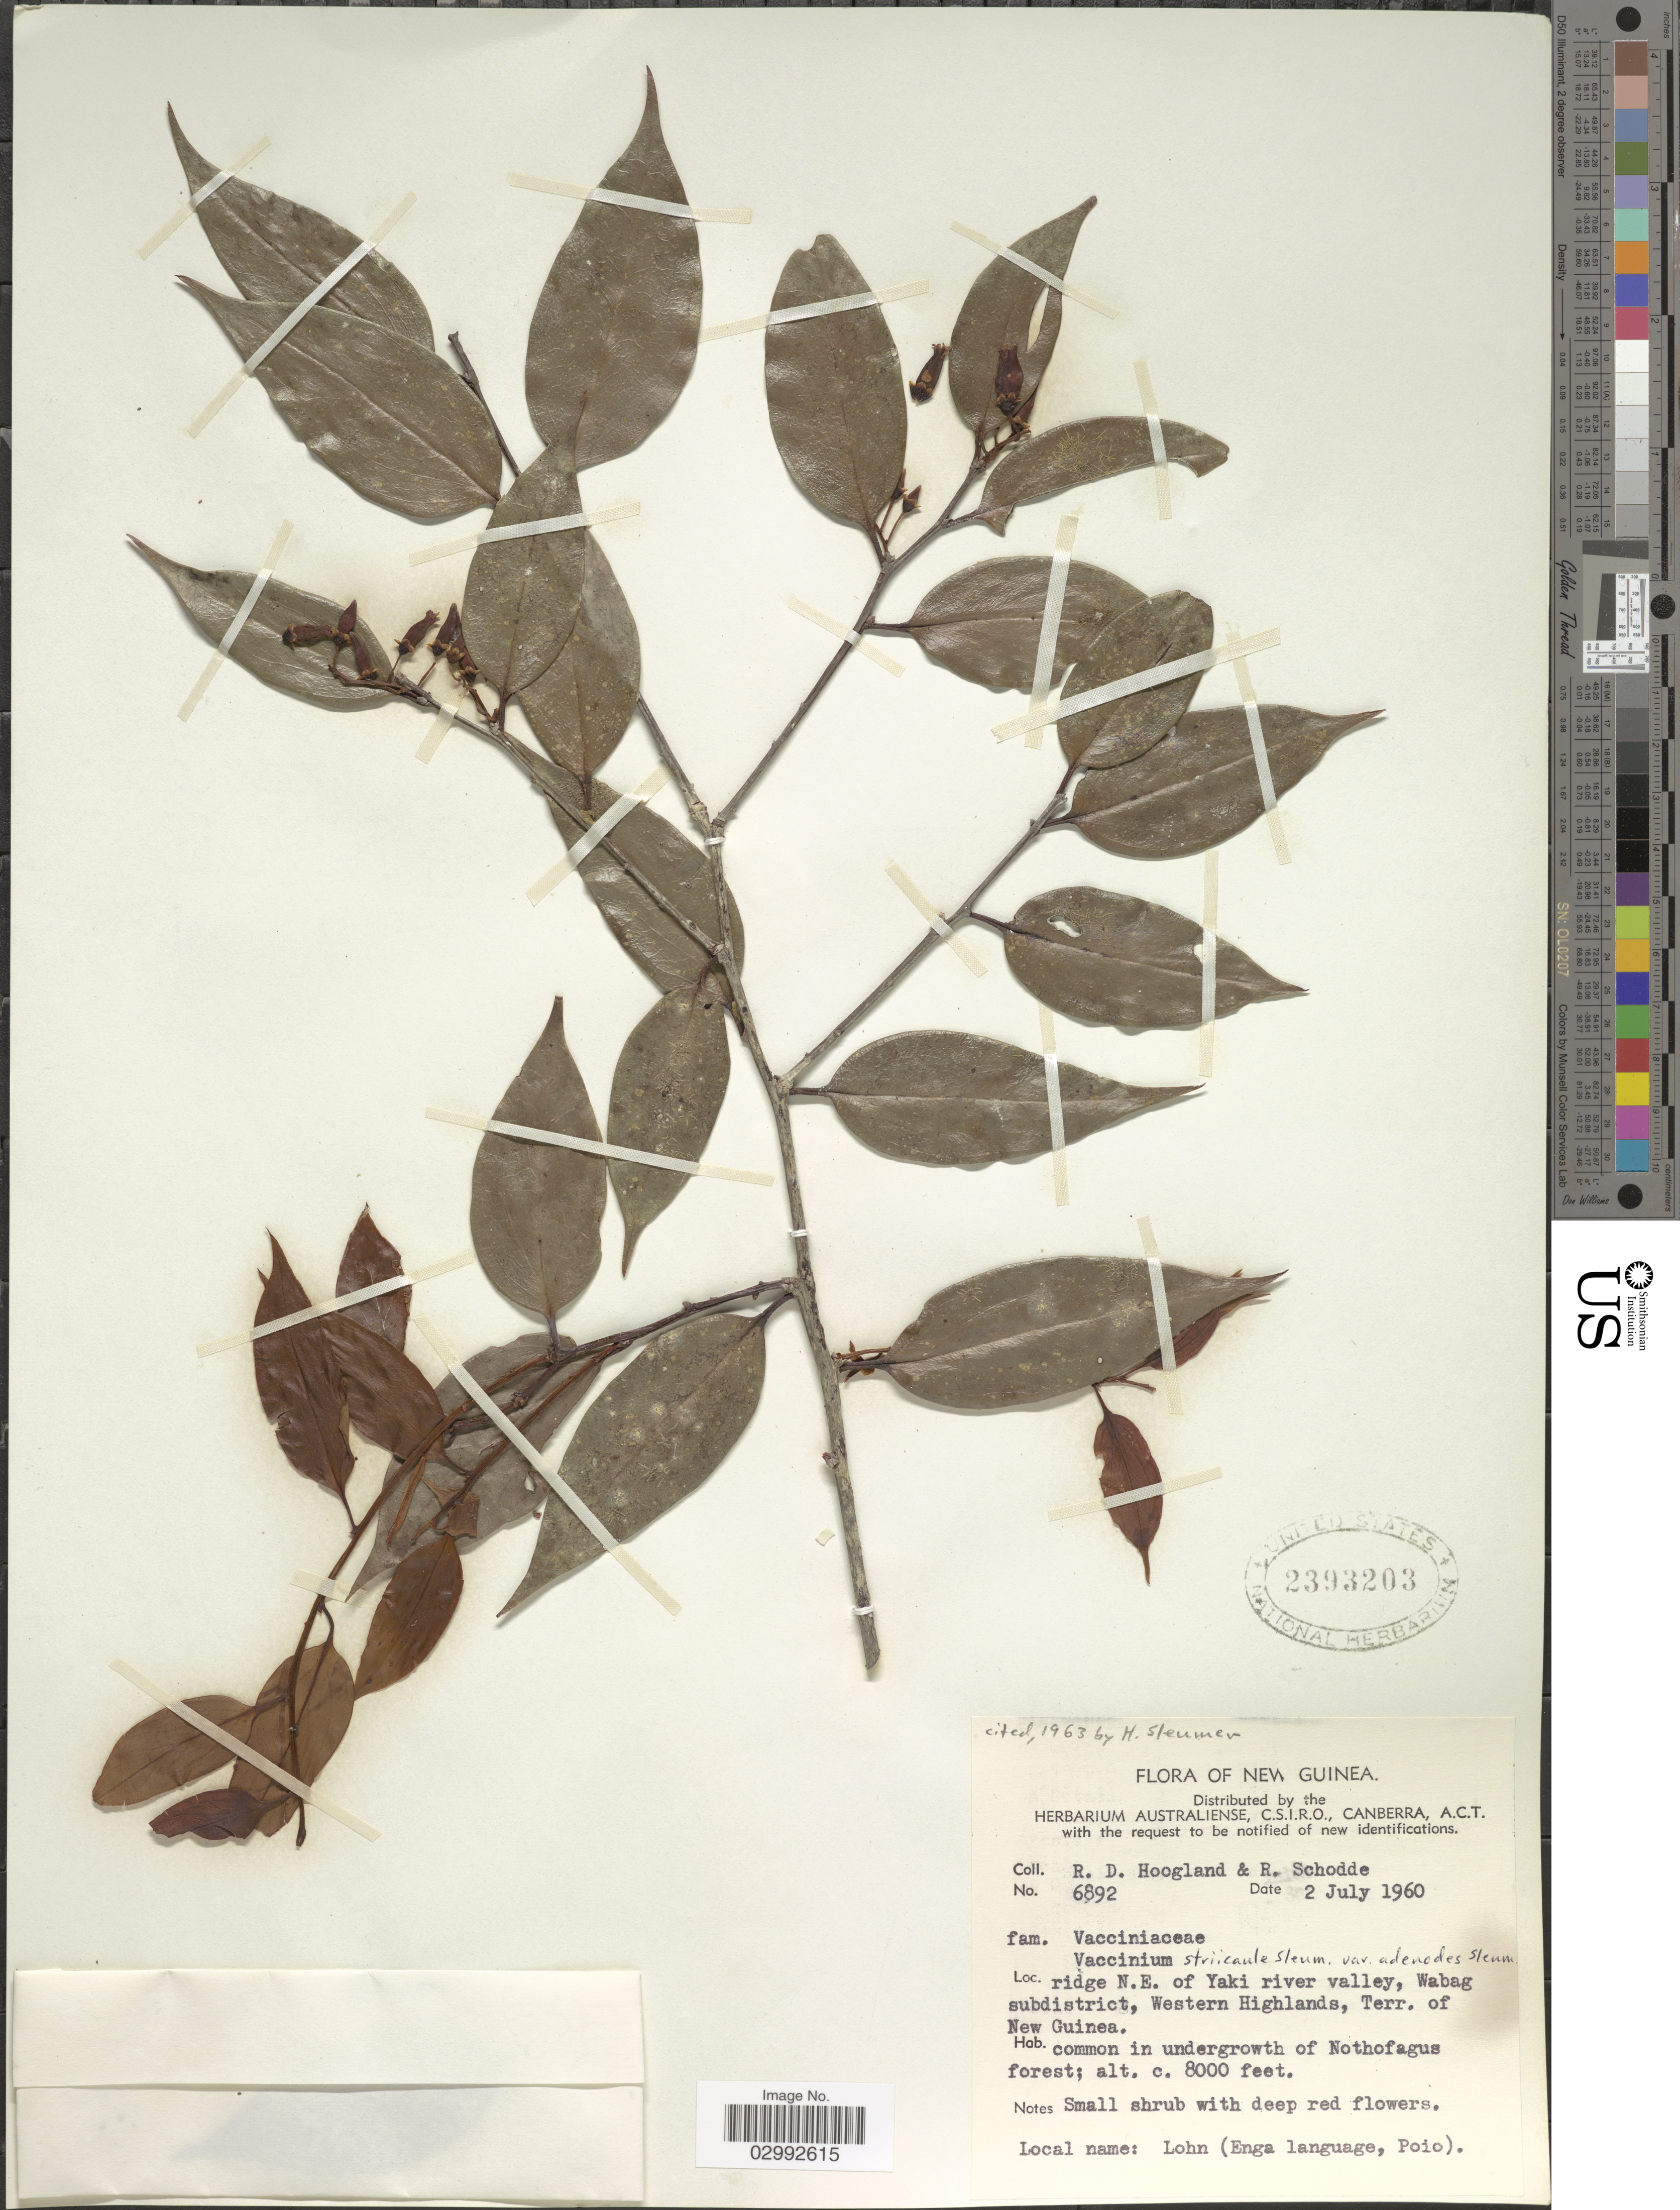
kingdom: Plantae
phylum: Tracheophyta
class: Magnoliopsida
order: Ericales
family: Ericaceae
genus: Vaccinium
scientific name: Vaccinium striicaule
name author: Sleumer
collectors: L. J. Brass & J. Collins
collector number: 6892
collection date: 1960-07-02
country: Papua New Guinea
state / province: Western Highlands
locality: New Guinea, ridge N.E. of Yaki river valley, Wabag subdistrict, Western Highlands, Terr. of New Guinea.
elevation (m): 2438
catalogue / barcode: US 2393203